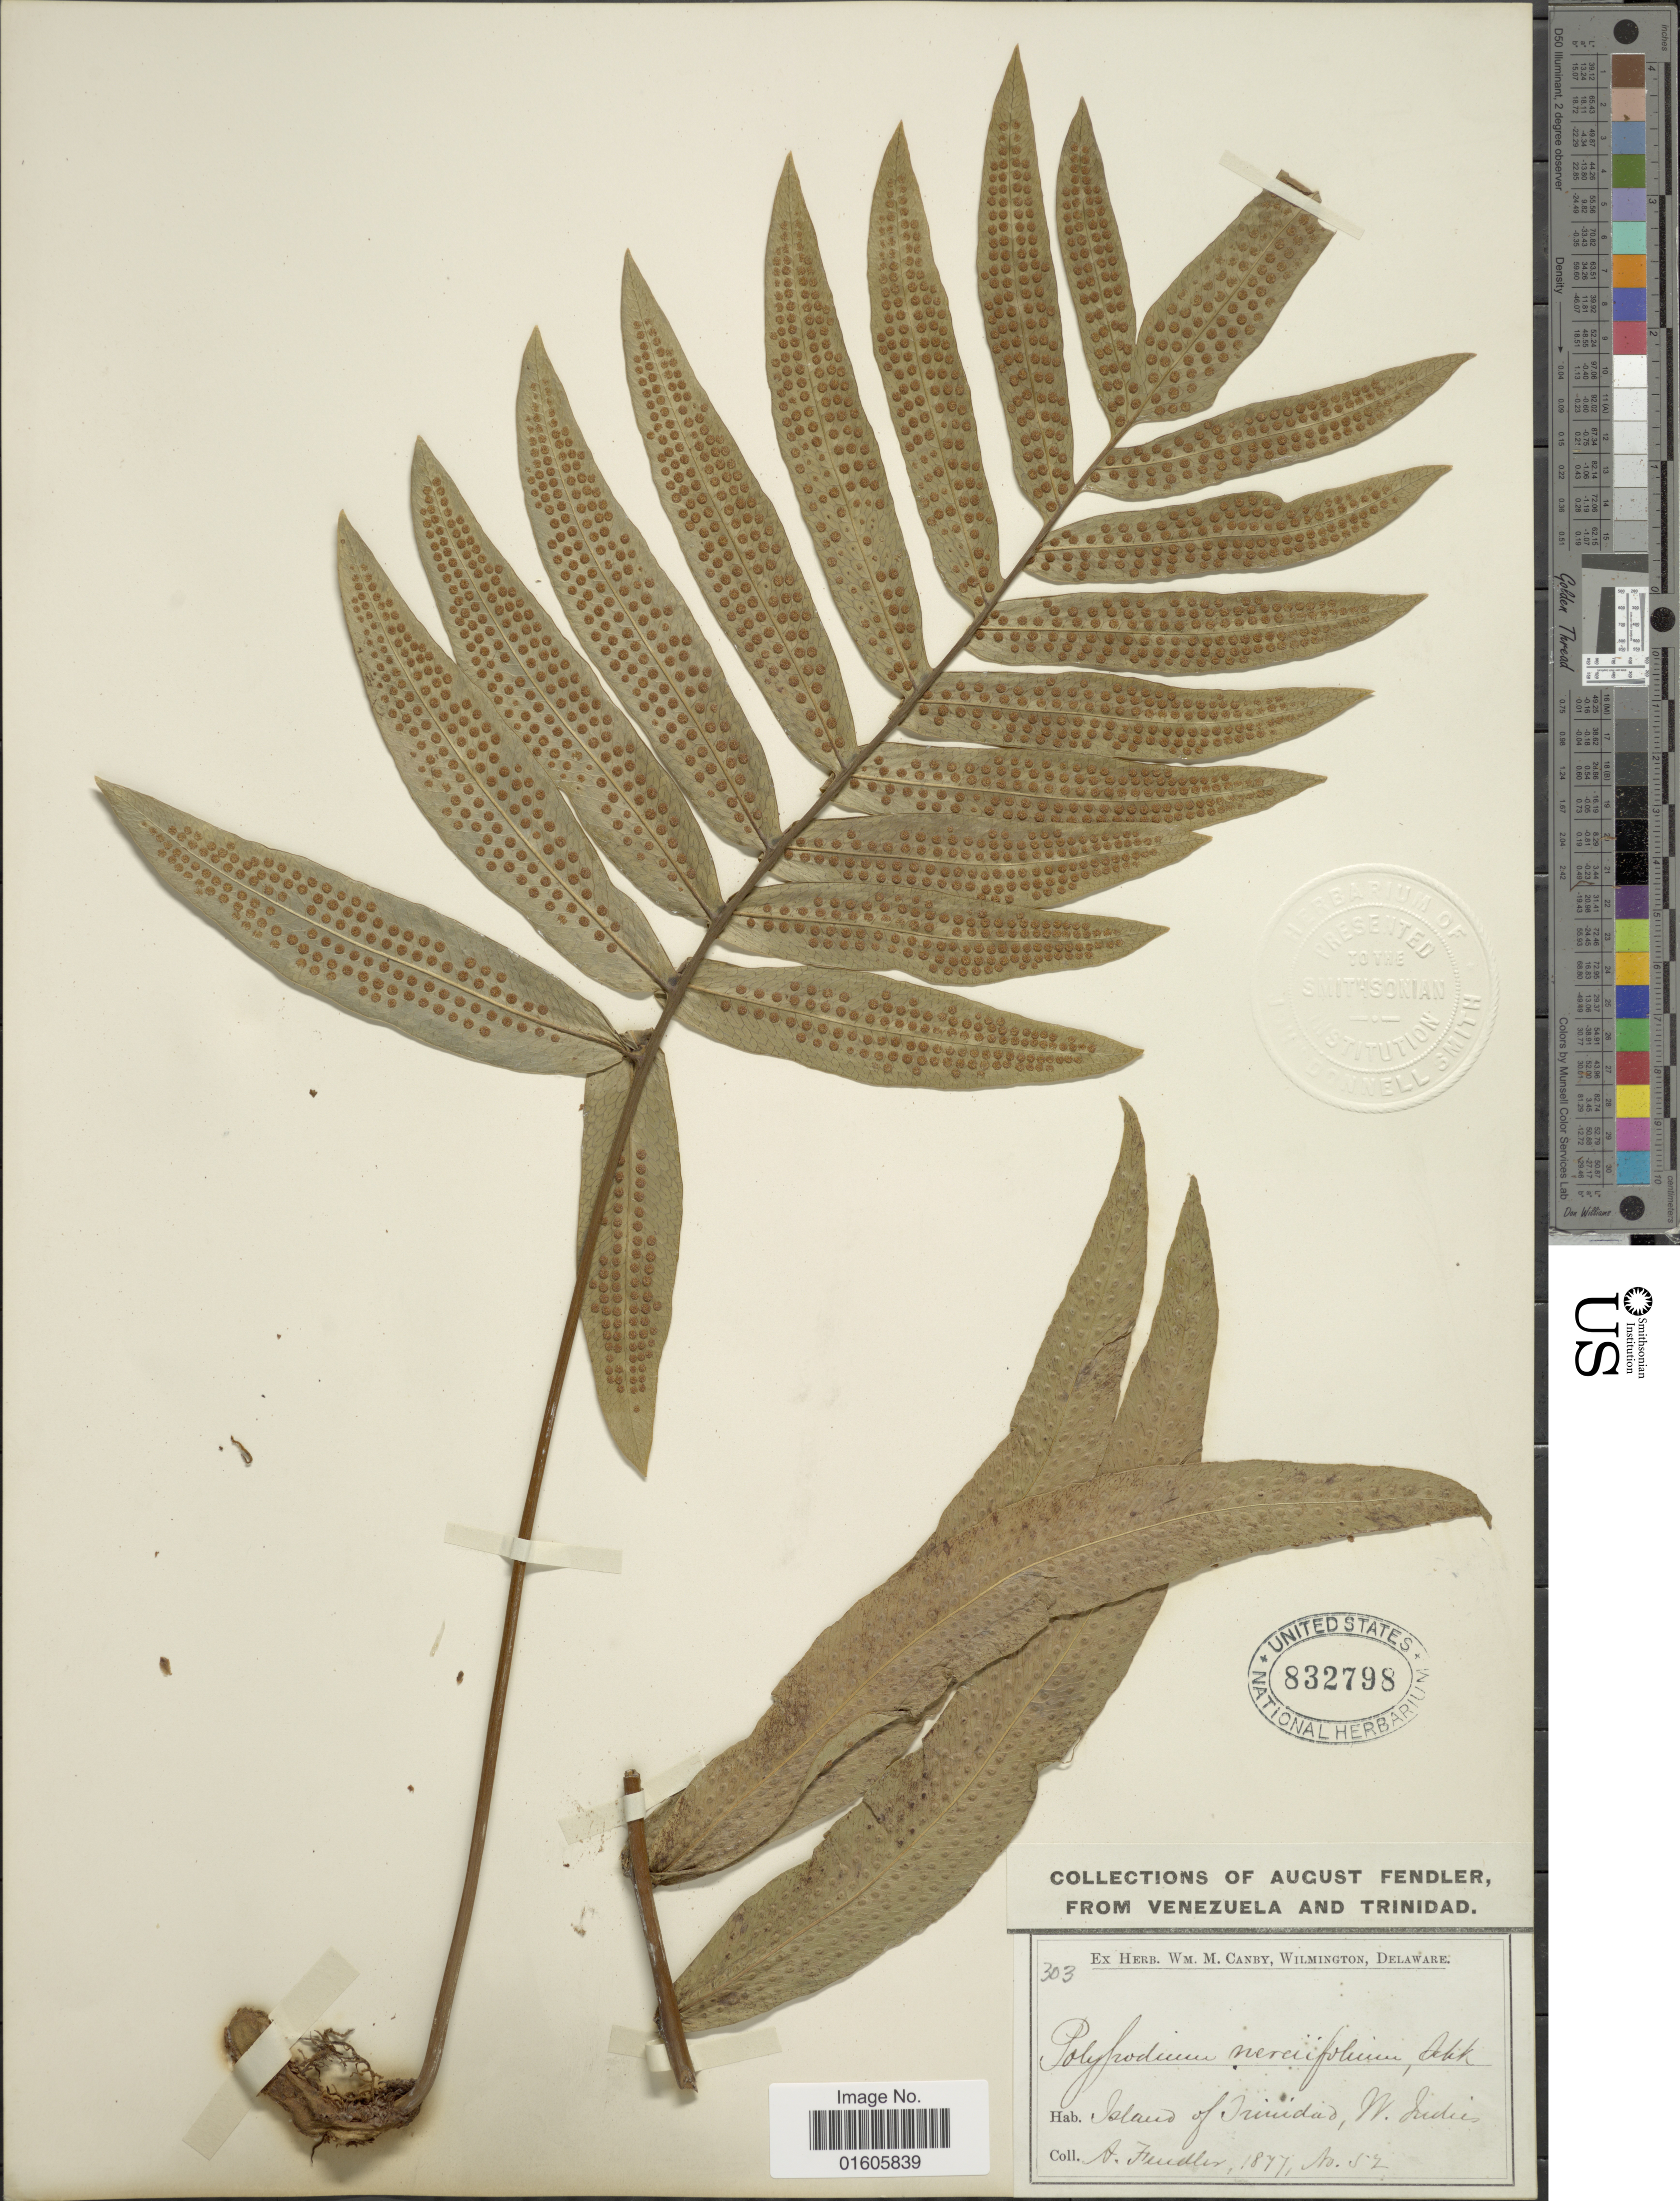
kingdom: Plantae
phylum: Tracheophyta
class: Polypodiopsida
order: Polypodiales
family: Polypodiaceae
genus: Serpocaulon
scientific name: Serpocaulon triseriale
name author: (Sw.) A.R. Sm.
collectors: A. Fendler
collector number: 52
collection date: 1877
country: Trinidad and Tobago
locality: Island of Trinidad, W. Indies.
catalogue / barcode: US 832798